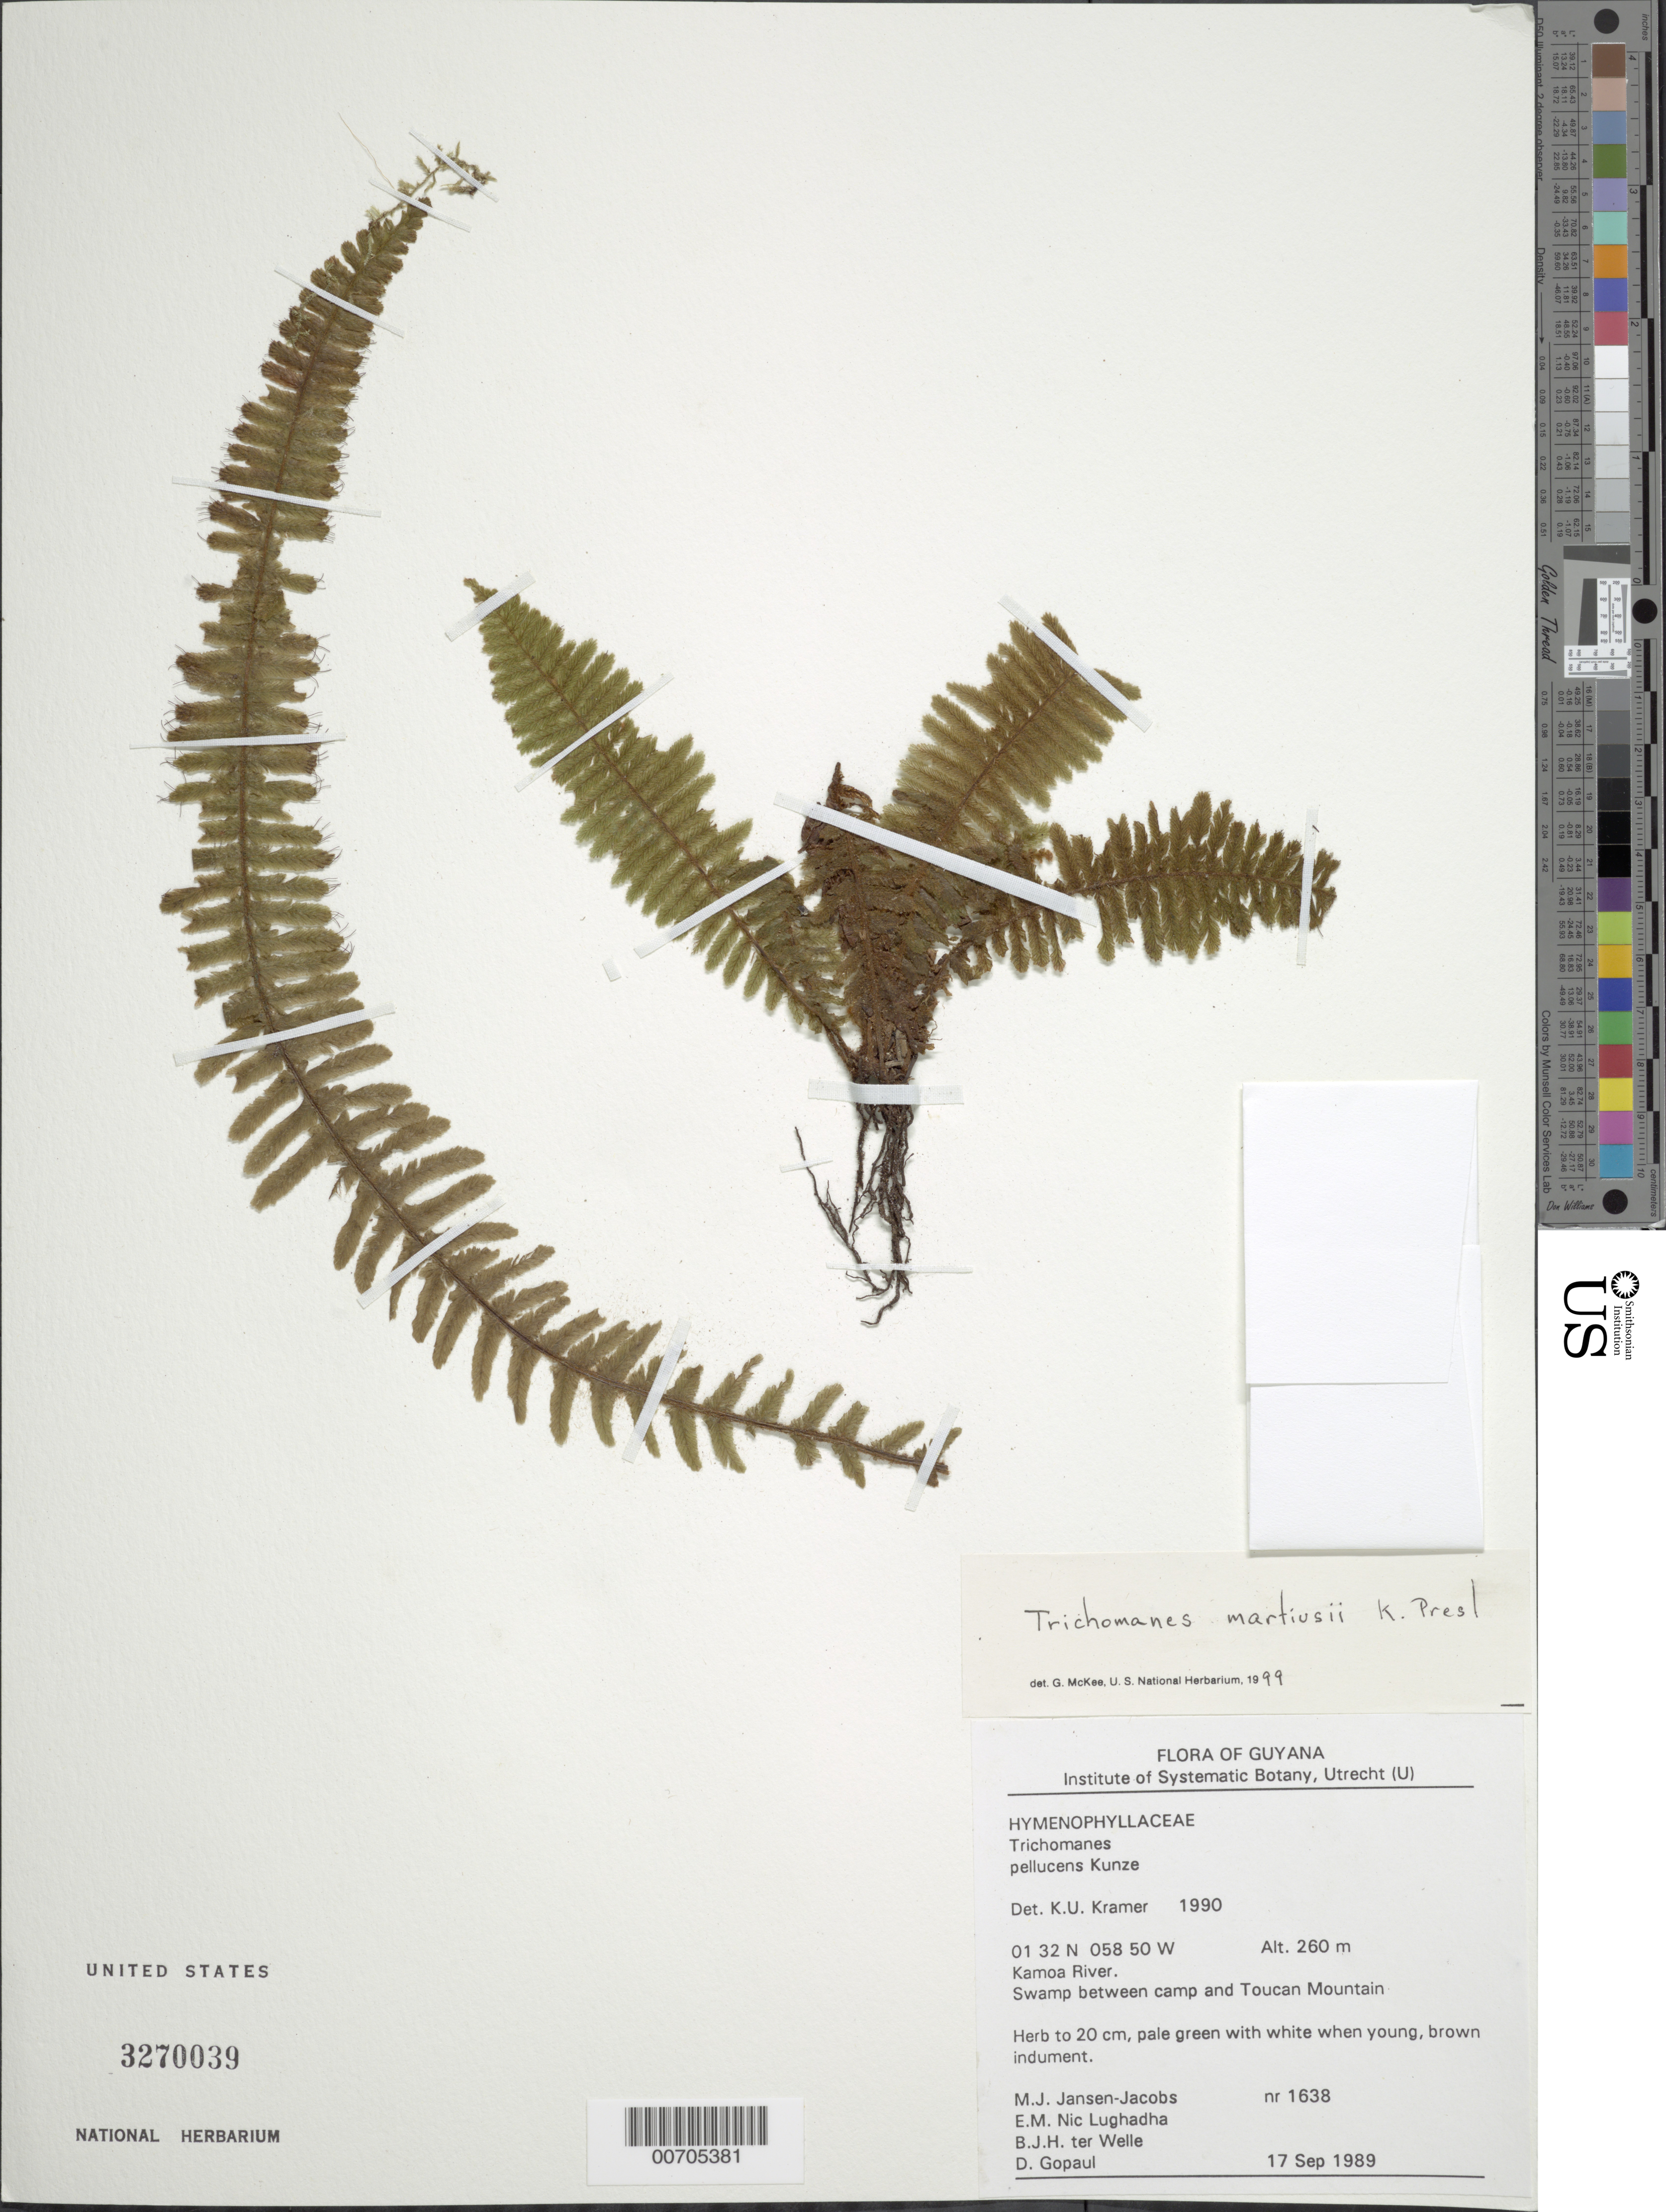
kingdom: Plantae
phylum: Tracheophyta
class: Polypodiopsida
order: Hymenophyllales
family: Hymenophyllaceae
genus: Trichomanes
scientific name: Trichomanes martiusii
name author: C. Presl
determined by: McKee, G. S., (US), NMNH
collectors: M. J. Jansen-Jacobs, E. Nic Lughadha, B. Welle & D. Gopaul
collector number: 1638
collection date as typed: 17-Sep-89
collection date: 1989-09-17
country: Guyana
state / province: U. Takutu-U. Essequibo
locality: Toucan Mountain, Kamoa River, betw. camp and Toucan Mt.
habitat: Swamp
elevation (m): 260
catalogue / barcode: US 3270039